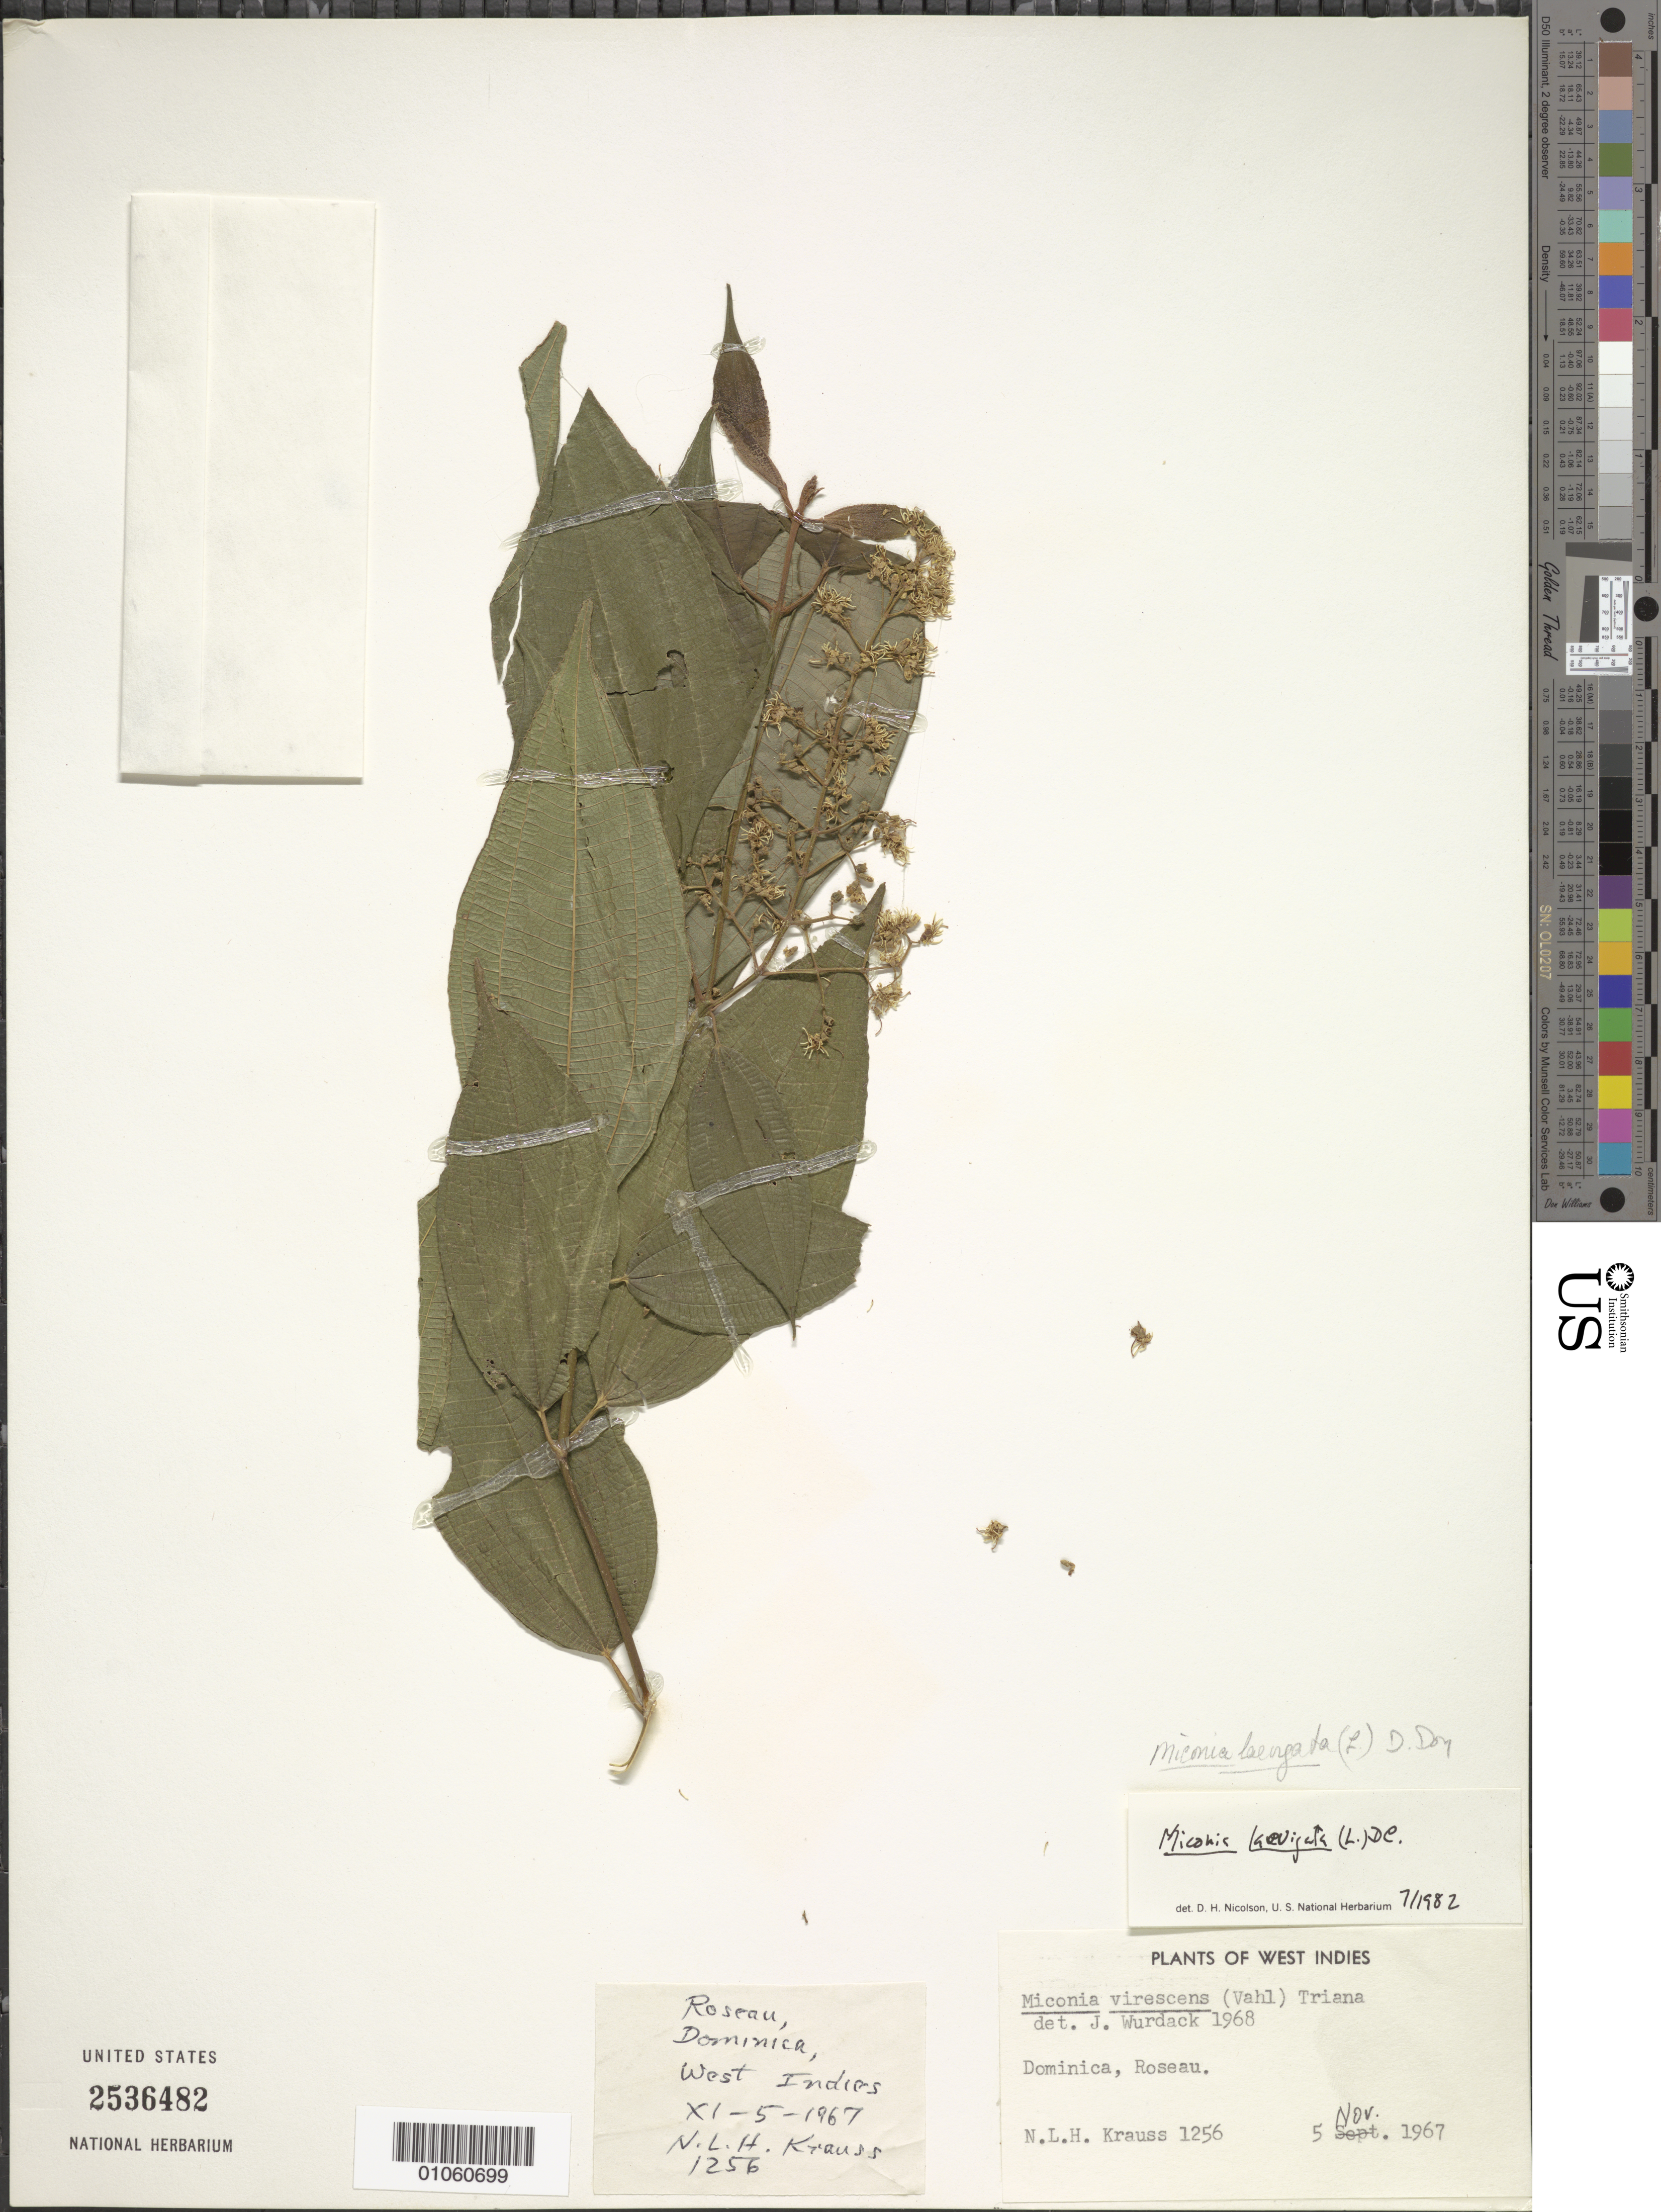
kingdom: Plantae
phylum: Tracheophyta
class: Magnoliopsida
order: Myrtales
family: Melastomataceae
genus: Miconia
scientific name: Miconia laevigata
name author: (L.) D. Don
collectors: N. Krauss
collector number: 1256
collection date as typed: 05 Nov 1967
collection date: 1967-11-05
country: Dominica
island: Dominica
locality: Roseau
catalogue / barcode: US 2536482